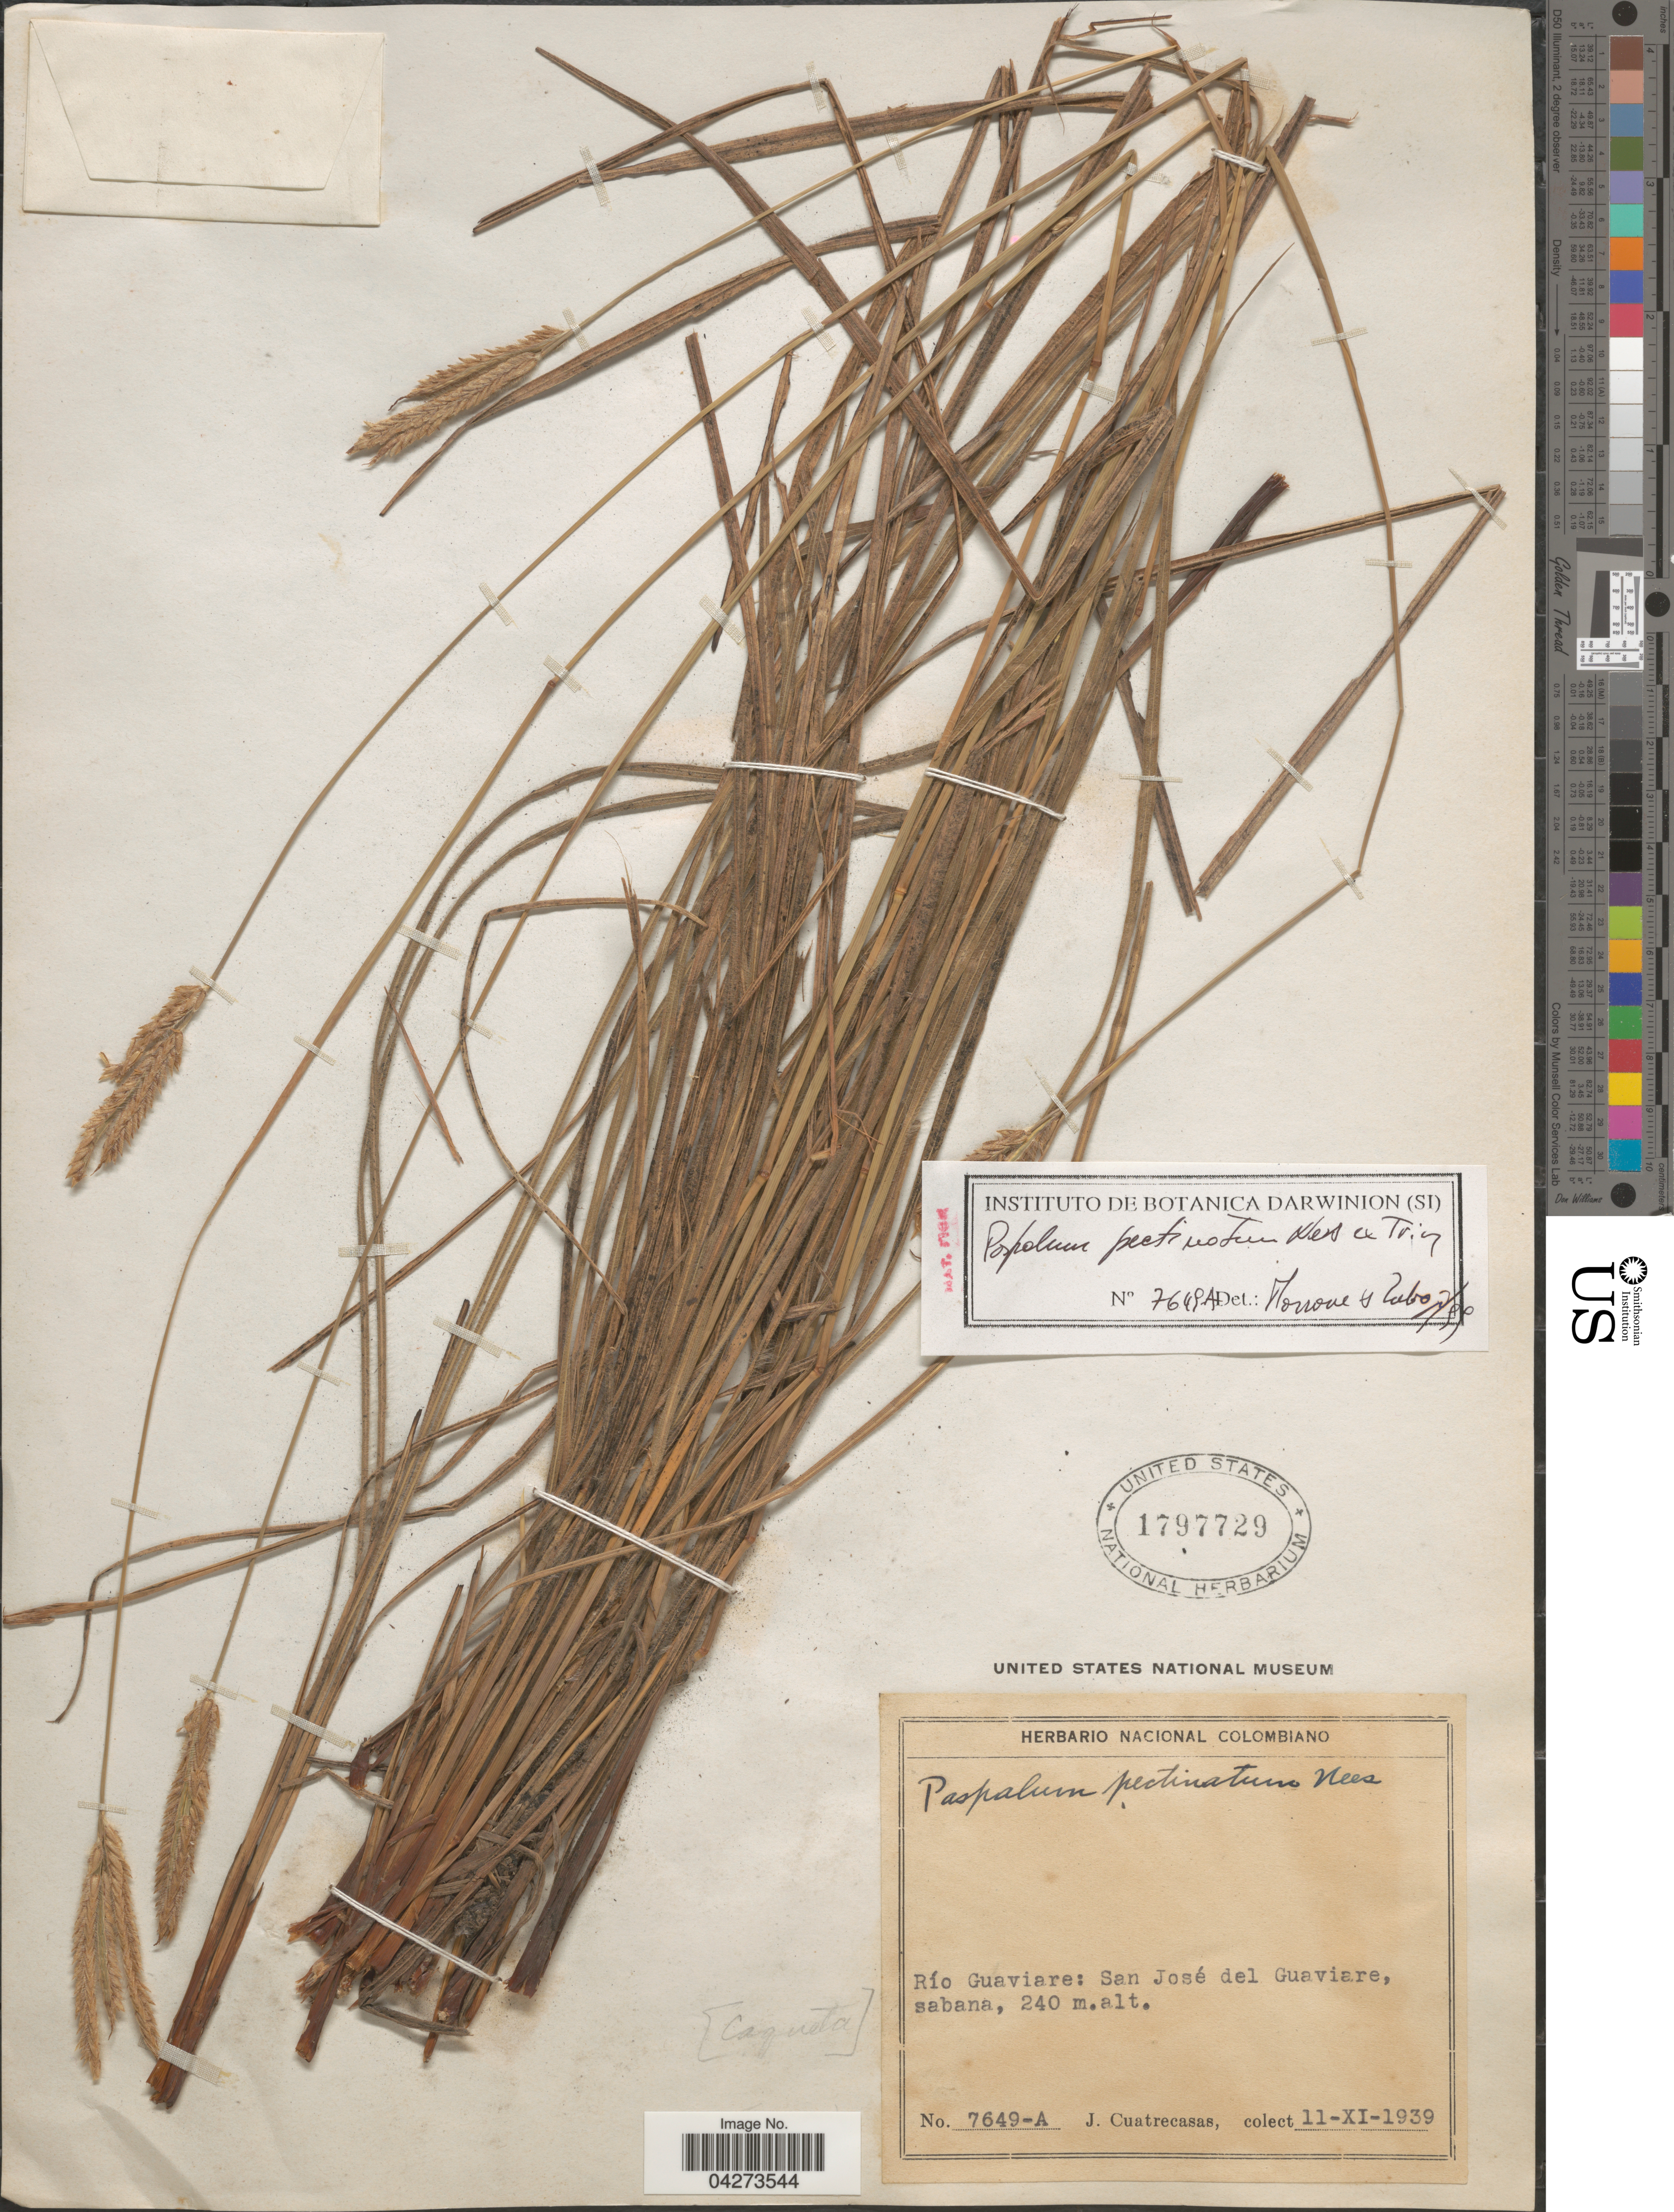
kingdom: Plantae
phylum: Tracheophyta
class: Liliopsida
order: Poales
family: Poaceae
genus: Paspalum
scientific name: Paspalum pectinatum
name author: Nees ex Trin.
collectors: J. Cuatrecasas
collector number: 7649-A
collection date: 1939-11-11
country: Colombia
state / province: Caquetá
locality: Río Guaviare: San José del Guaviare, sabana.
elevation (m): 240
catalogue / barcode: US 1797729